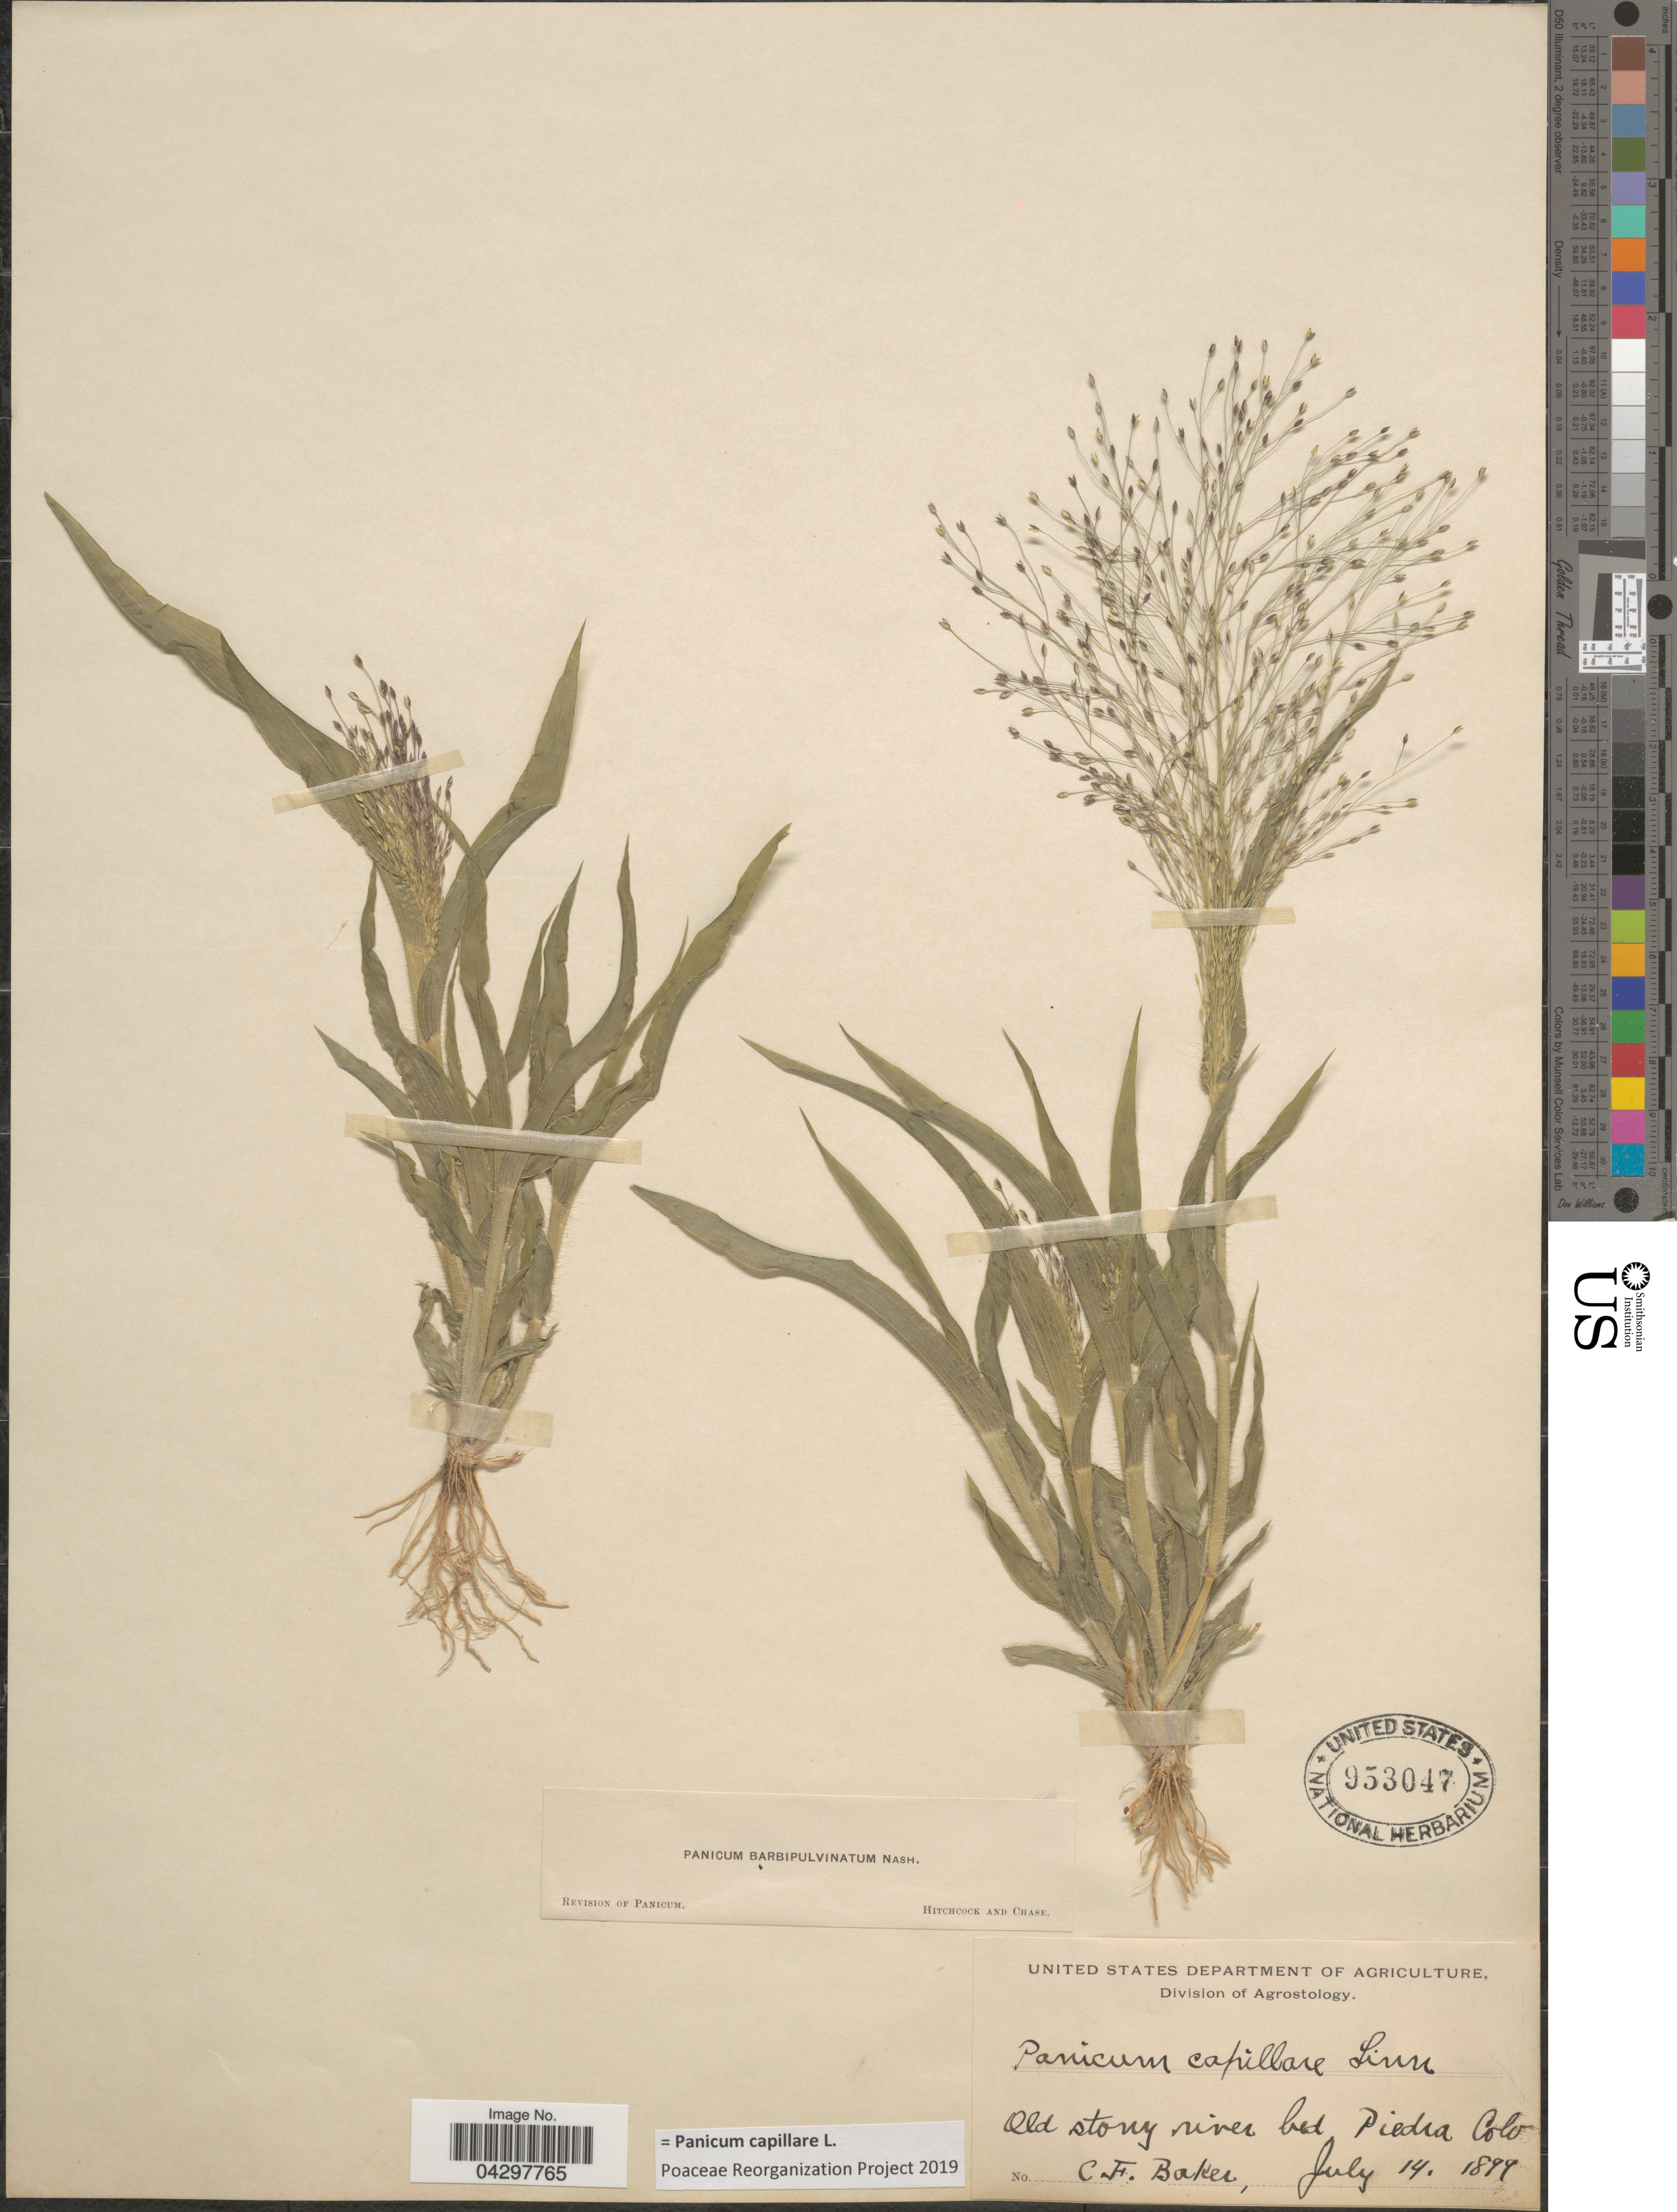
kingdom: Plantae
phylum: Tracheophyta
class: Liliopsida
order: Poales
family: Poaceae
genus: Panicum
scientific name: Panicum capillare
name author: L.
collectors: C. F. Baker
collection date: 1899-07-14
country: United States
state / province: Colorado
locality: Old stony river bed Piedra.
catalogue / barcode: US 953047